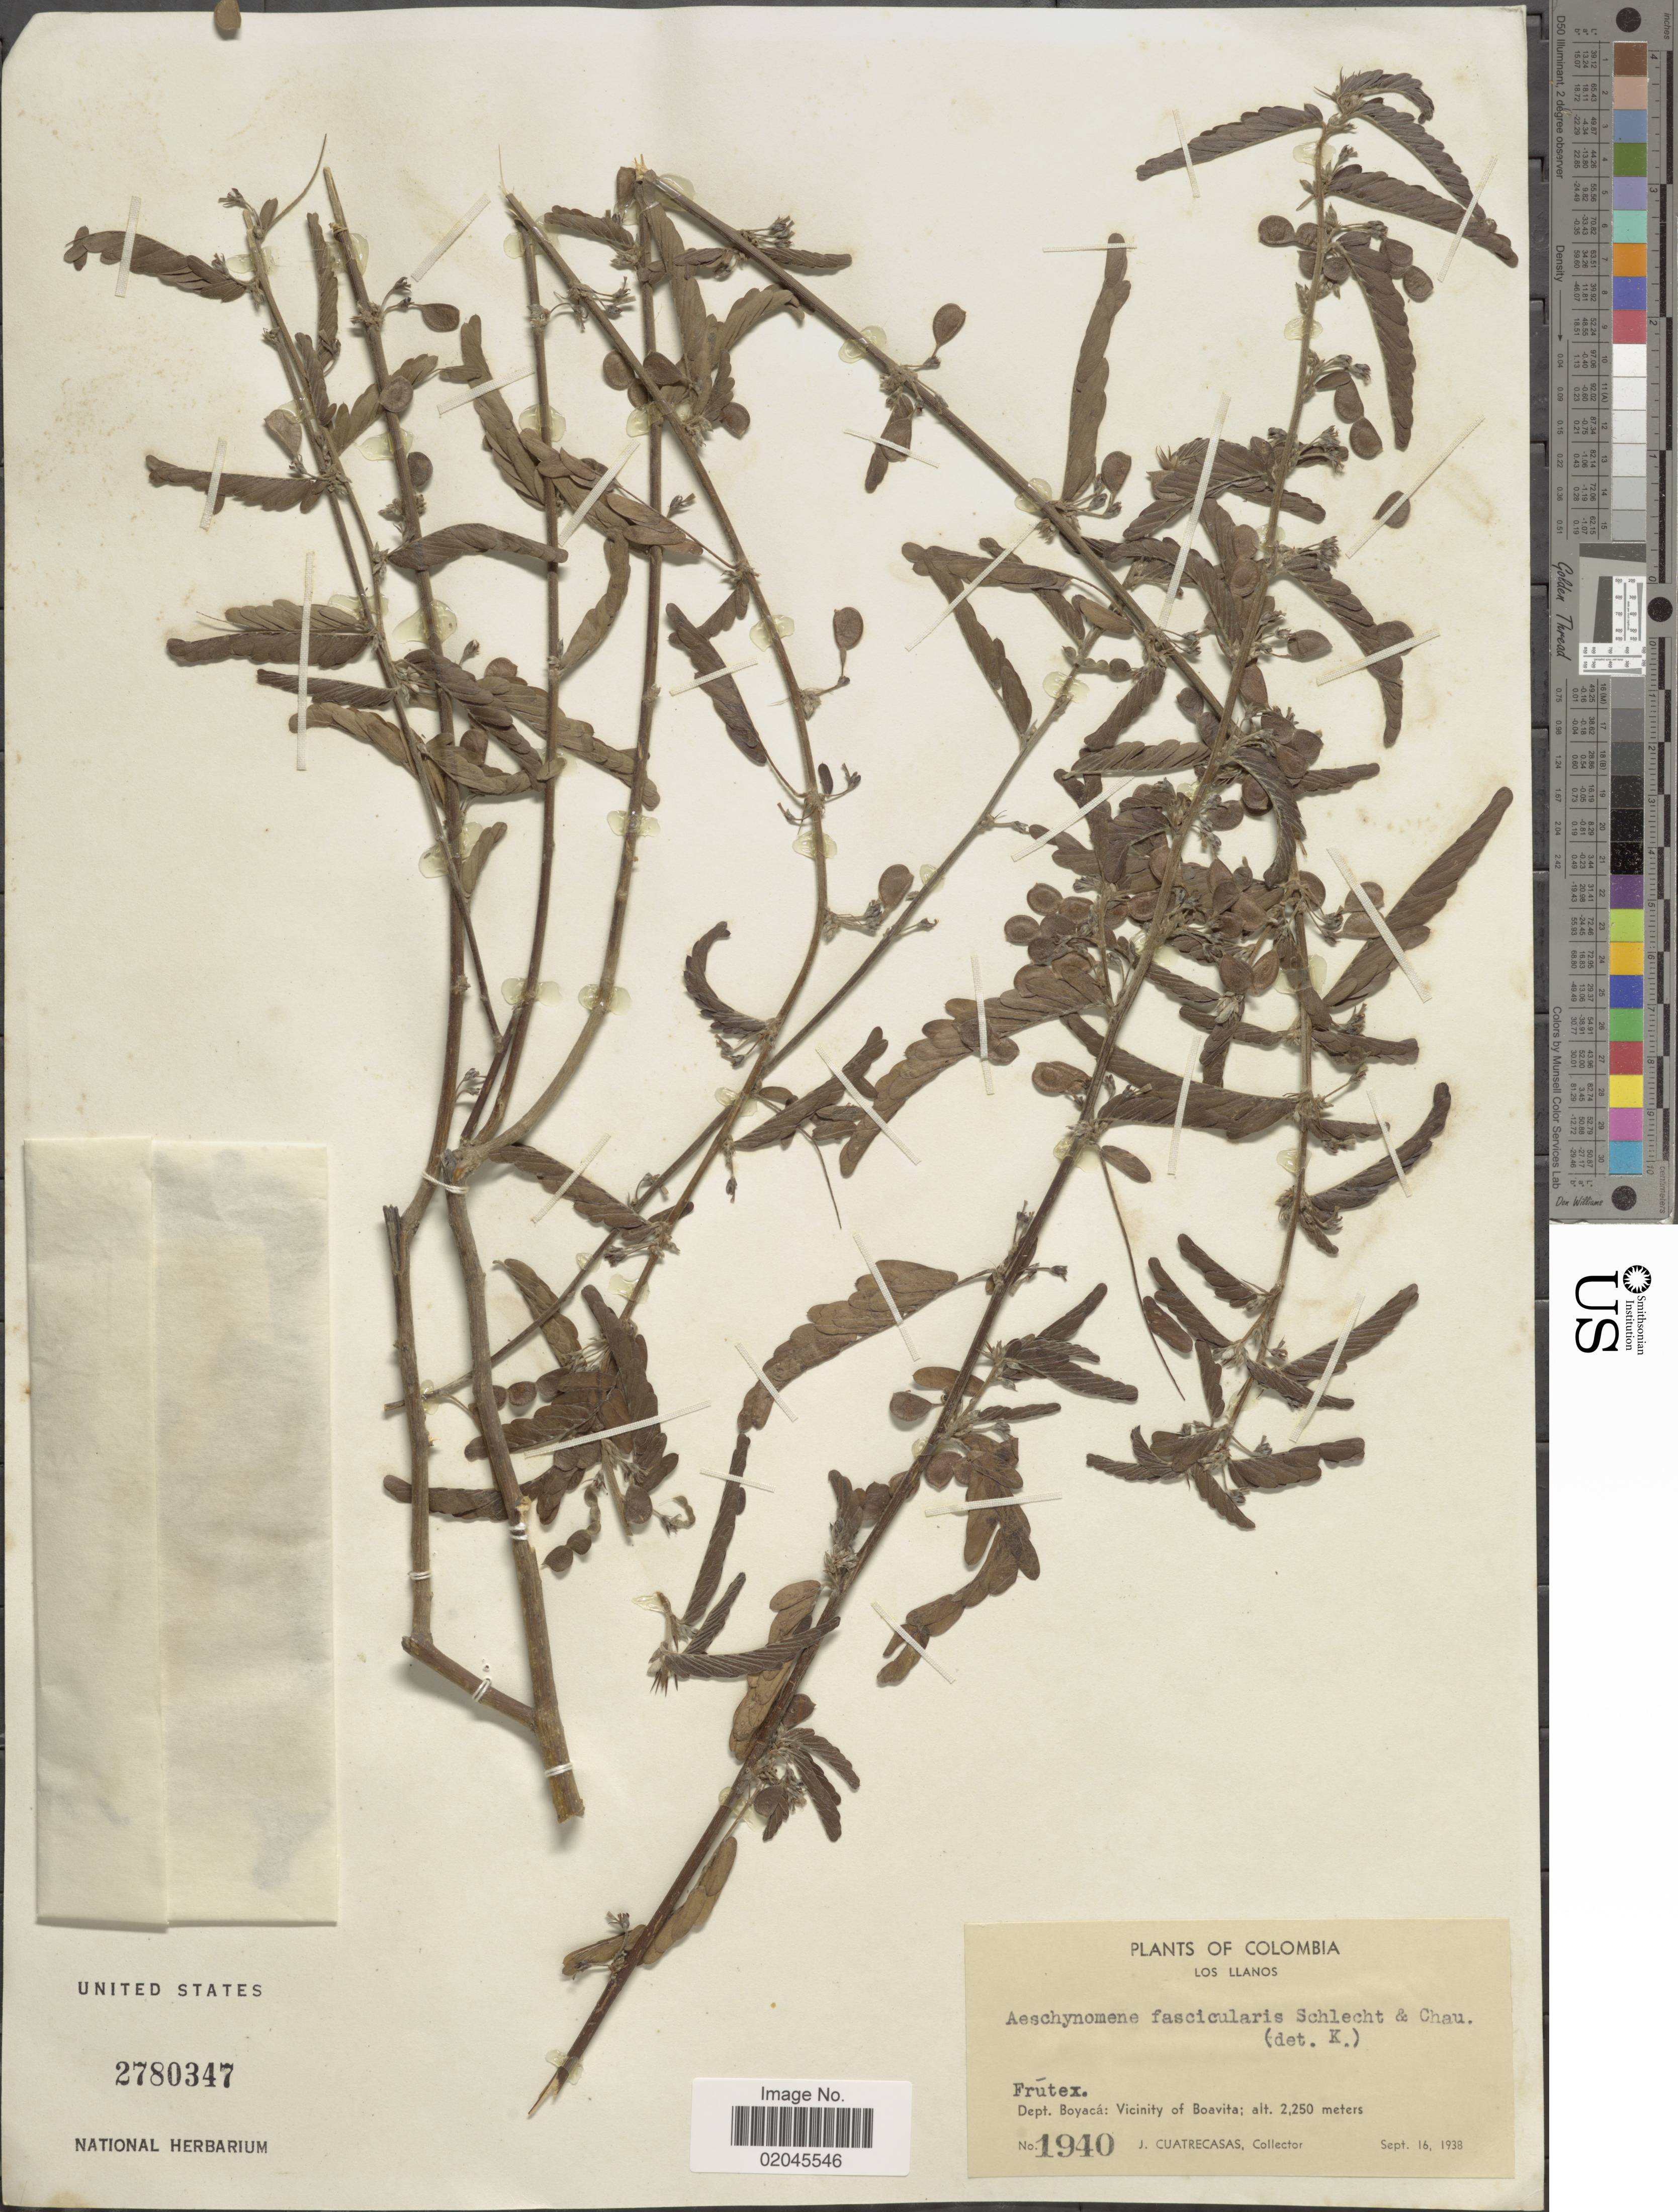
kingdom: Plantae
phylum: Tracheophyta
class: Magnoliopsida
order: Fabales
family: Fabaceae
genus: Aeschynomene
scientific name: Aeschynomene fascicularis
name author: Schltdl. & Cham.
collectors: J. Cuatrecasas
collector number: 1940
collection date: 1938-09-16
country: Colombia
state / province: Boyacá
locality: Los Llanos, vicinity of Boavita.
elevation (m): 2250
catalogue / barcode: US 2780347